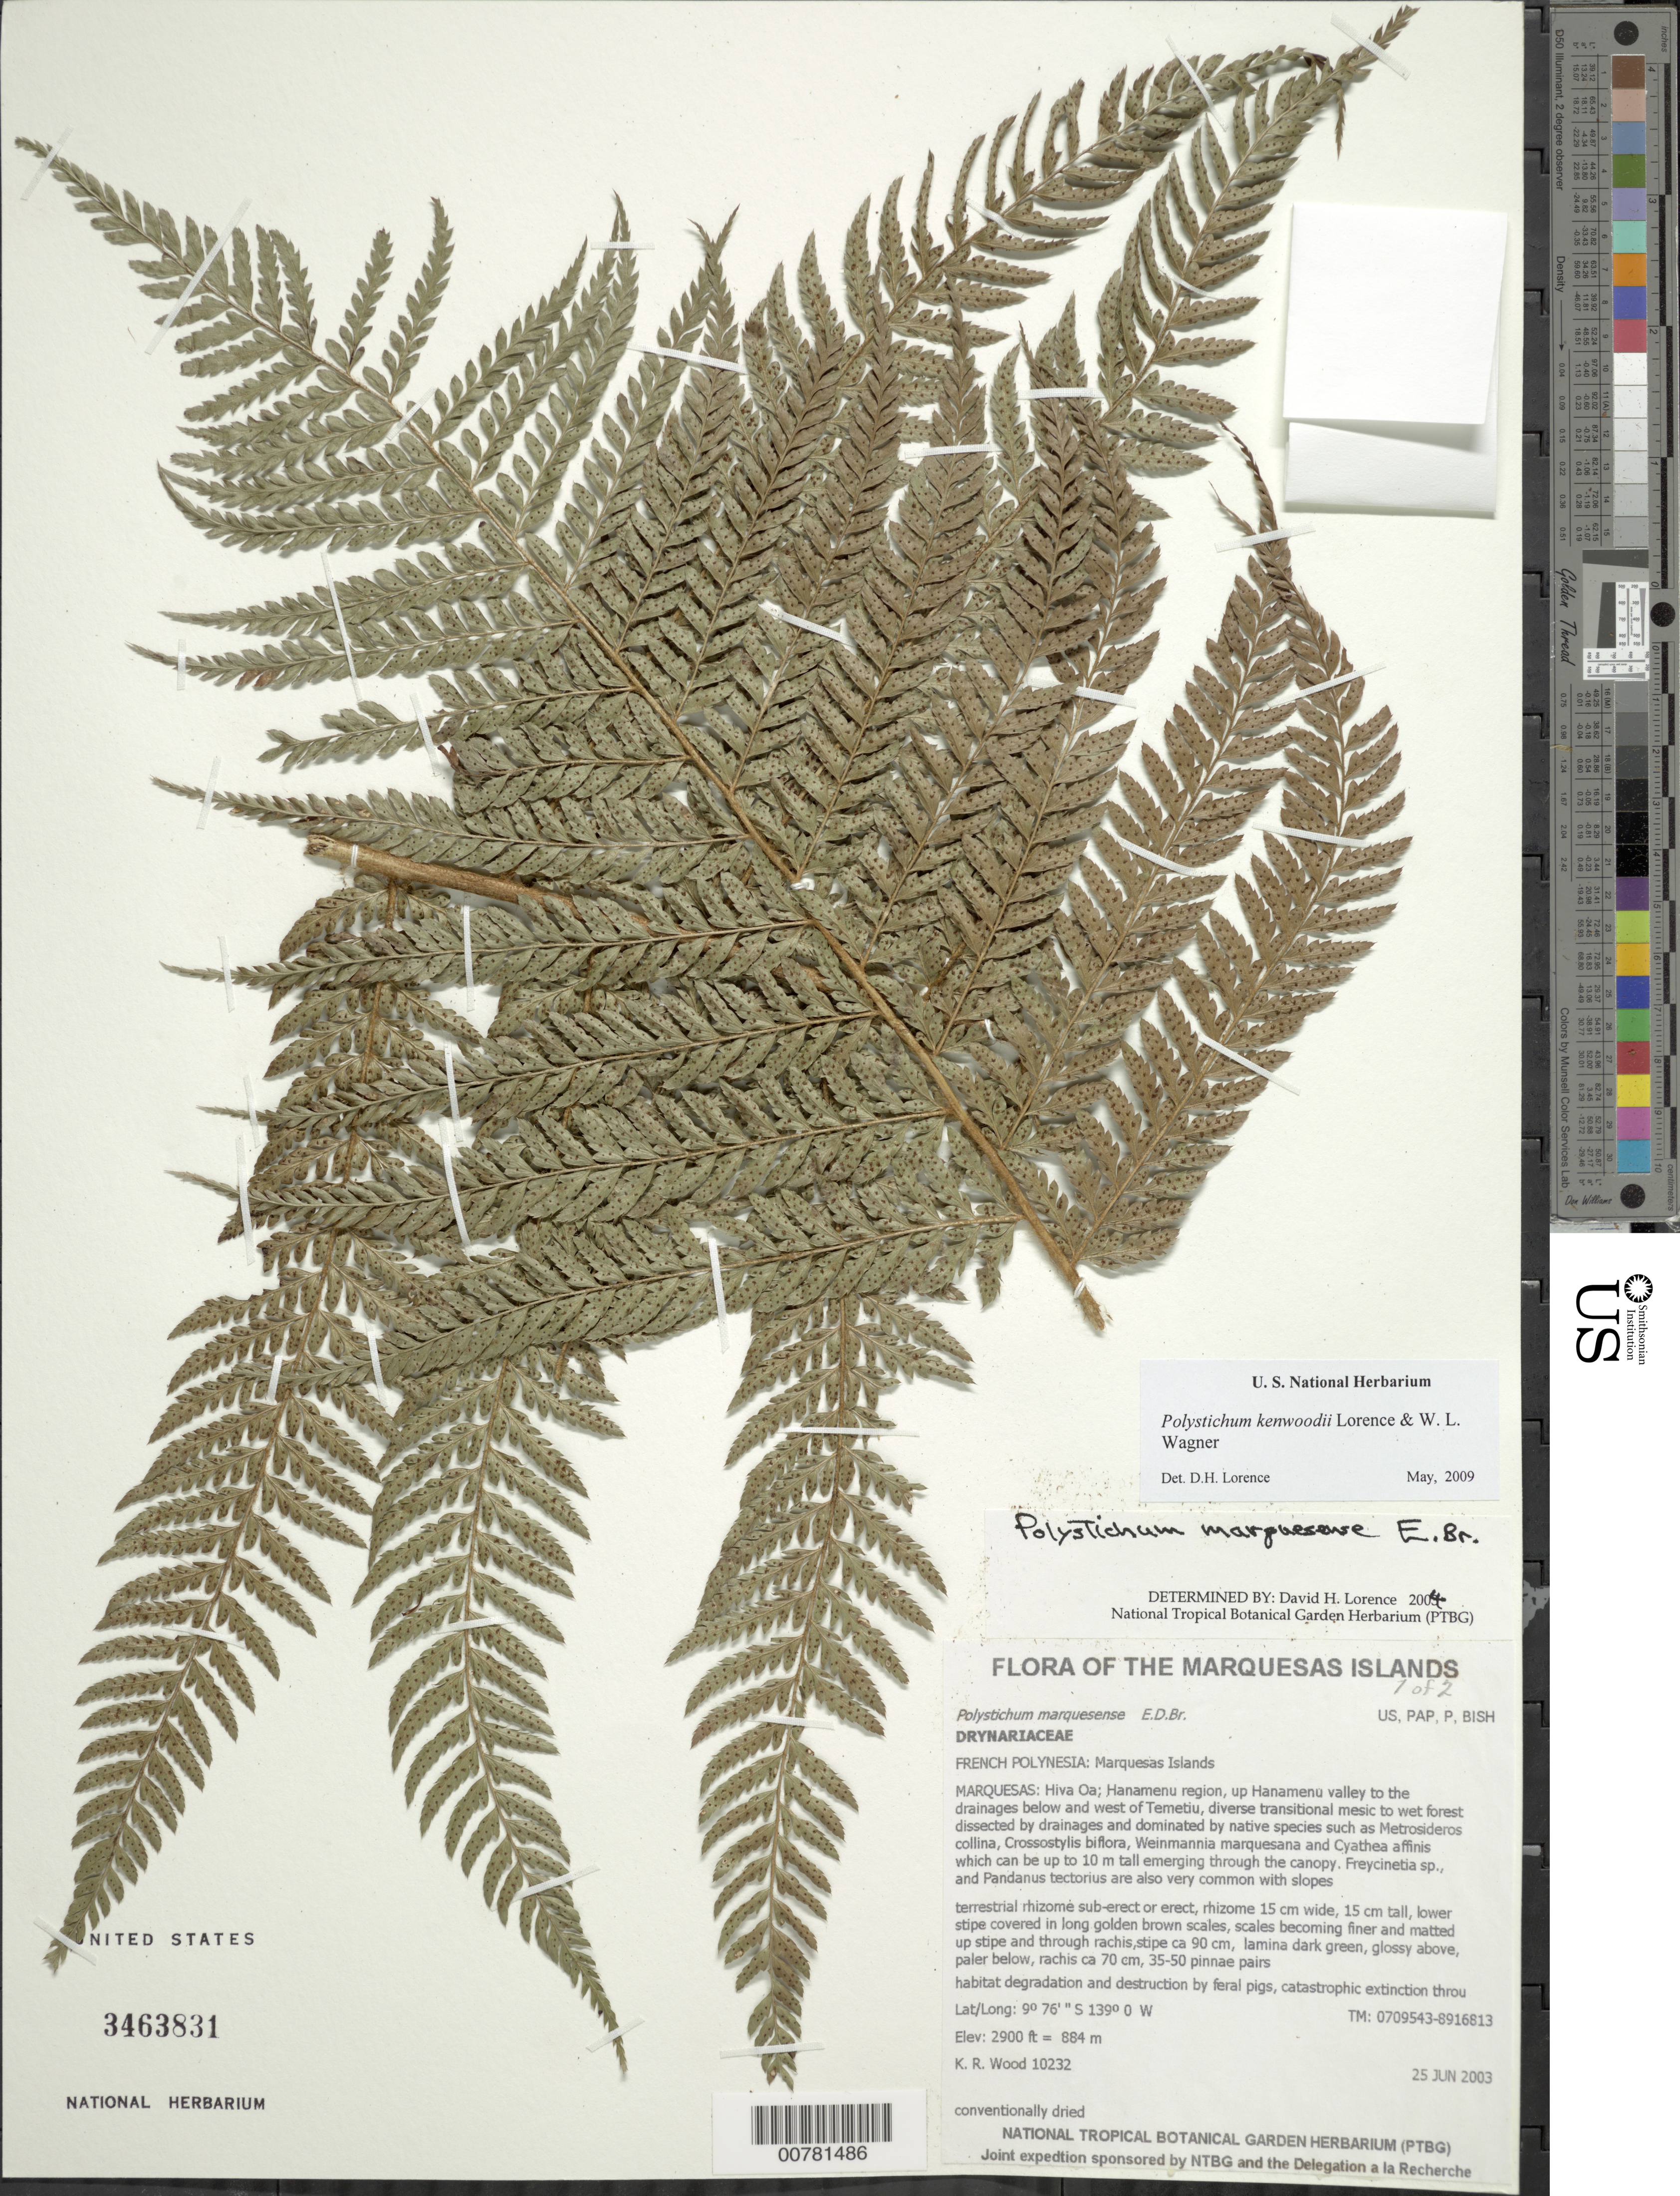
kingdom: Plantae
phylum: Tracheophyta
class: Polypodiopsida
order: Polypodiales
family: Dryopteridaceae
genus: Polystichum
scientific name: Polystichum kenwoodii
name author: Lorence & W.L. Wagner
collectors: K. R. Wood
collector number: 10232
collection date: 2003-06-25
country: French Polynesia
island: Hiva Oa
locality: Hanamenu region, up Hanamenu valley to the drainages below and west of Temetiu.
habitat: Diverse transitional mesic to wet forest dissected by drainages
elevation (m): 884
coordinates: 9 76 S, 139 00 W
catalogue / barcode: US 3463831